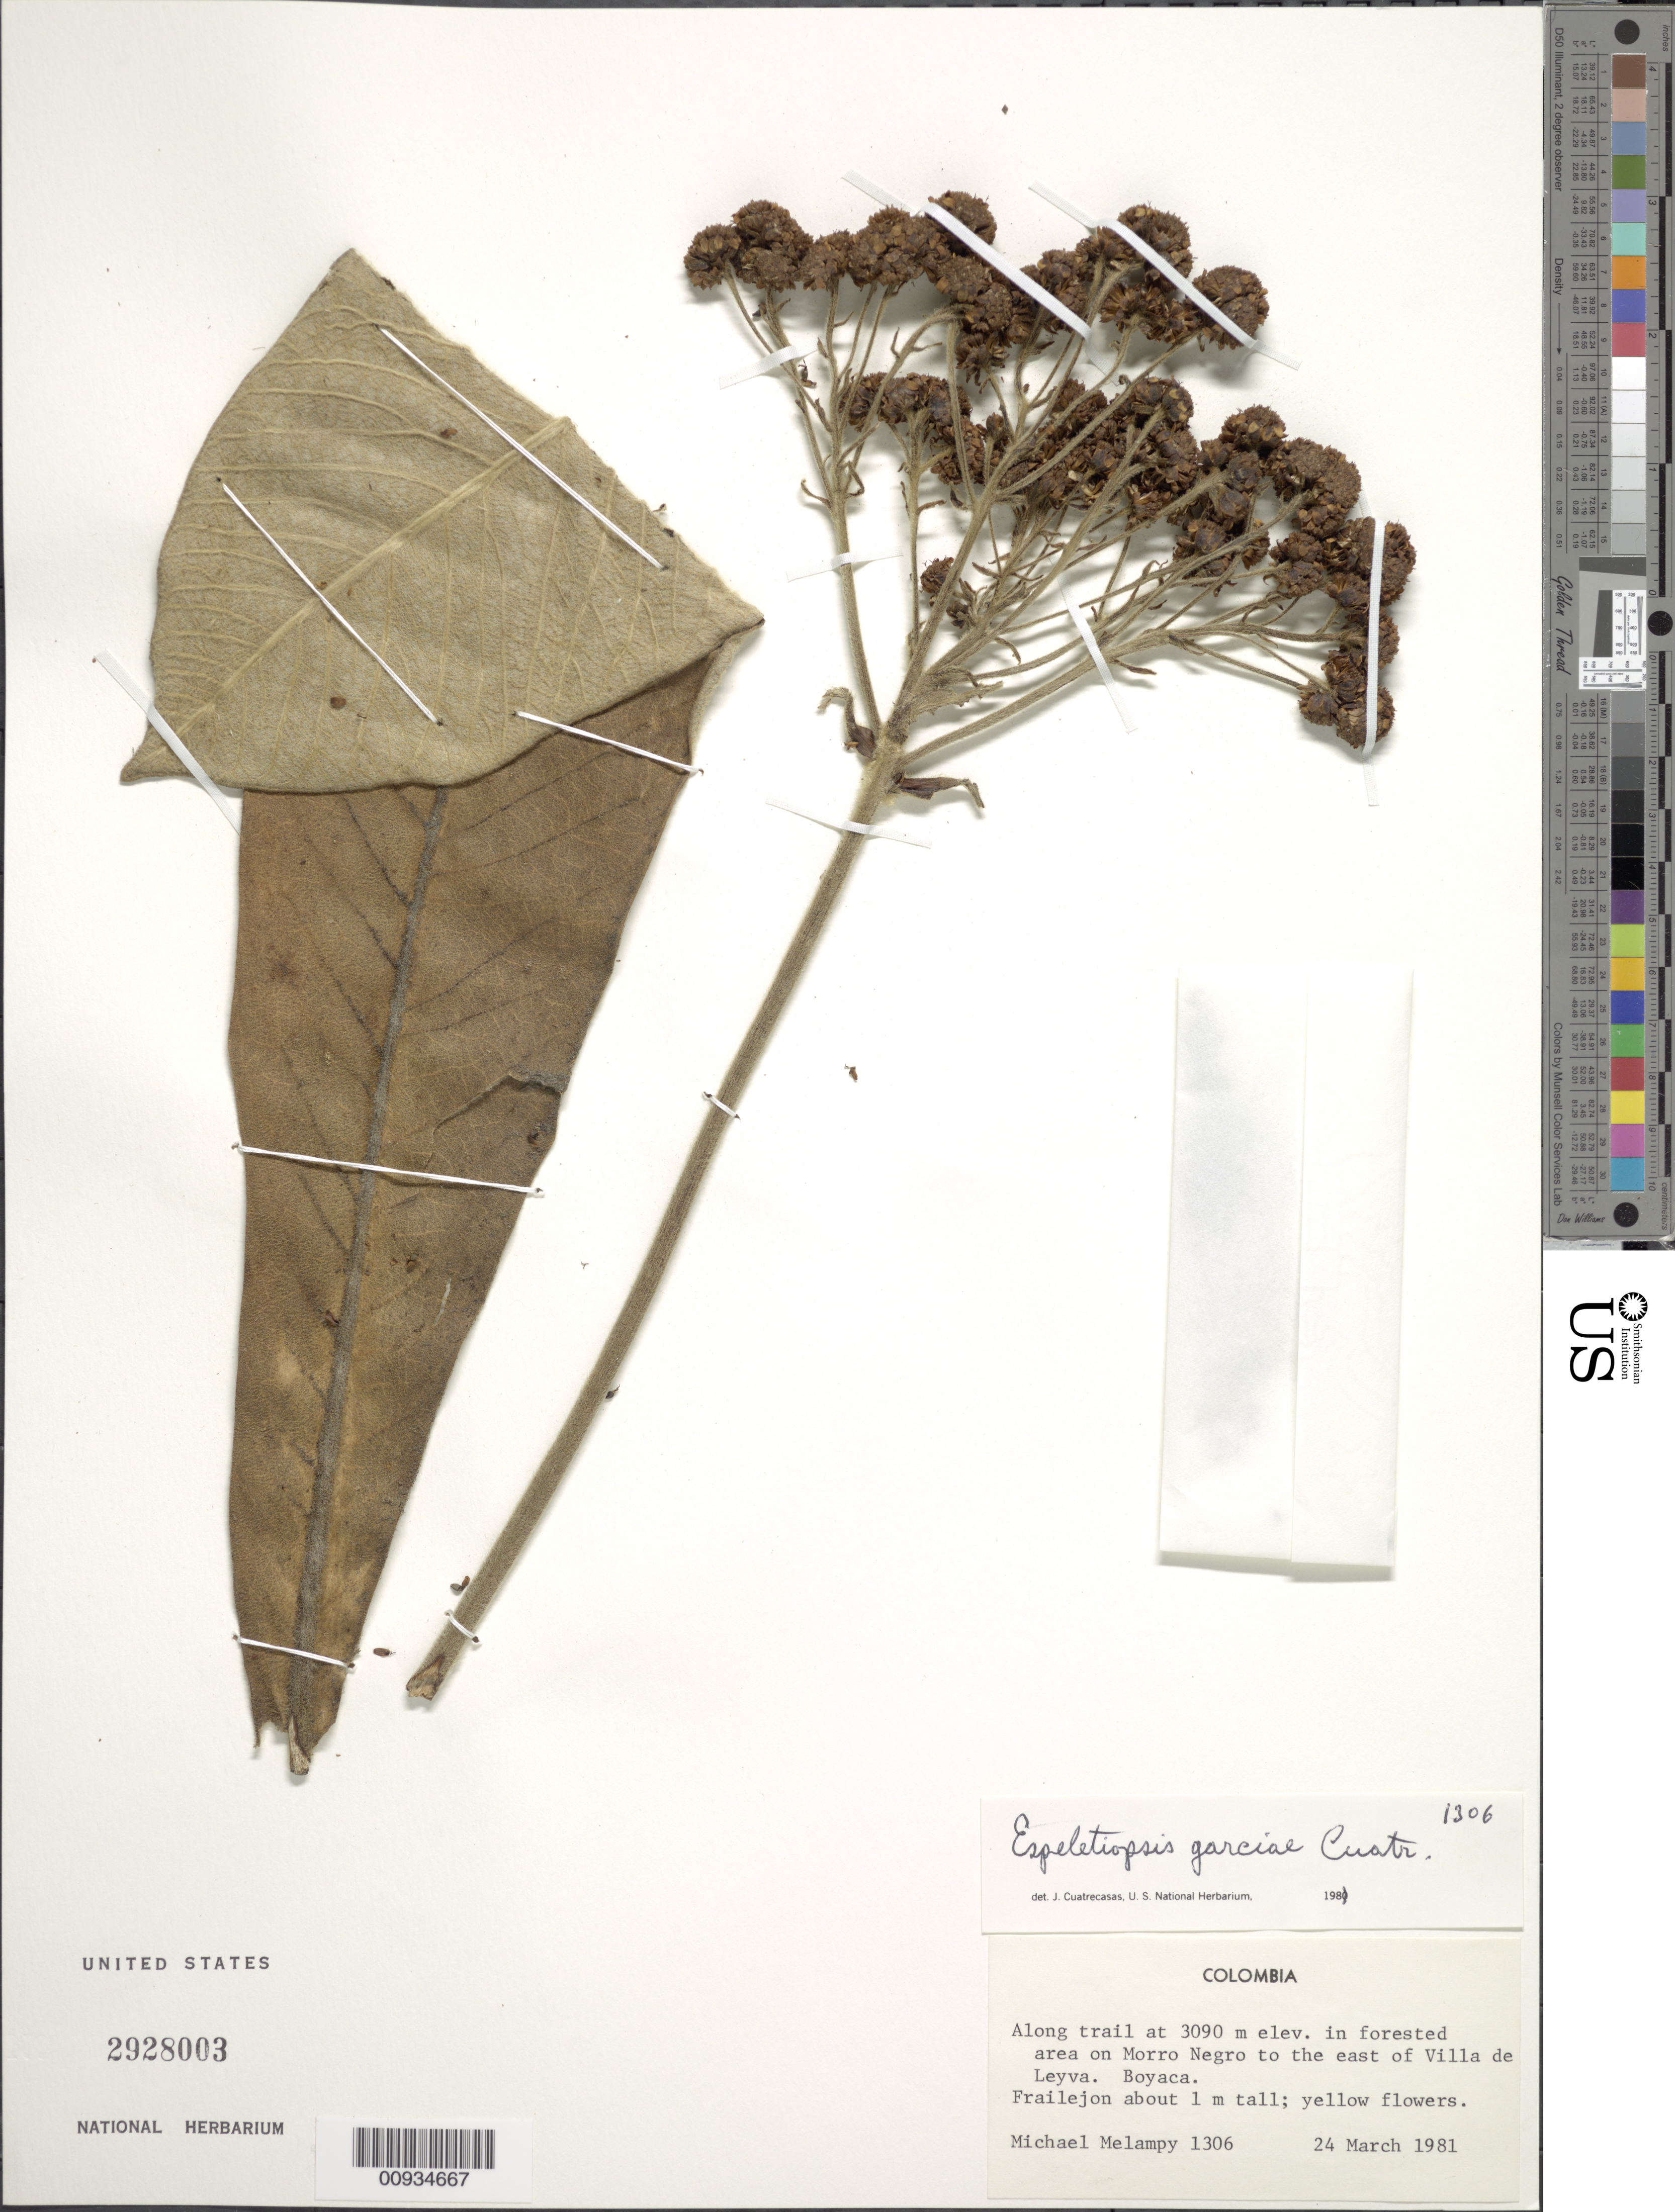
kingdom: Plantae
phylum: Tracheophyta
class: Magnoliopsida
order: Asterales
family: Asteraceae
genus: Espeletiopsis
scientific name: Espeletiopsis garciae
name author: (Cuatrec.) Cuatrec.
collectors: M. Melampy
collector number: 1306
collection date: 1981-03-24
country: Colombia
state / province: Boyacá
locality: Along trail in forested area on Morro Negro, to the E of Villa de Leyva.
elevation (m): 3090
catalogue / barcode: US 2928003